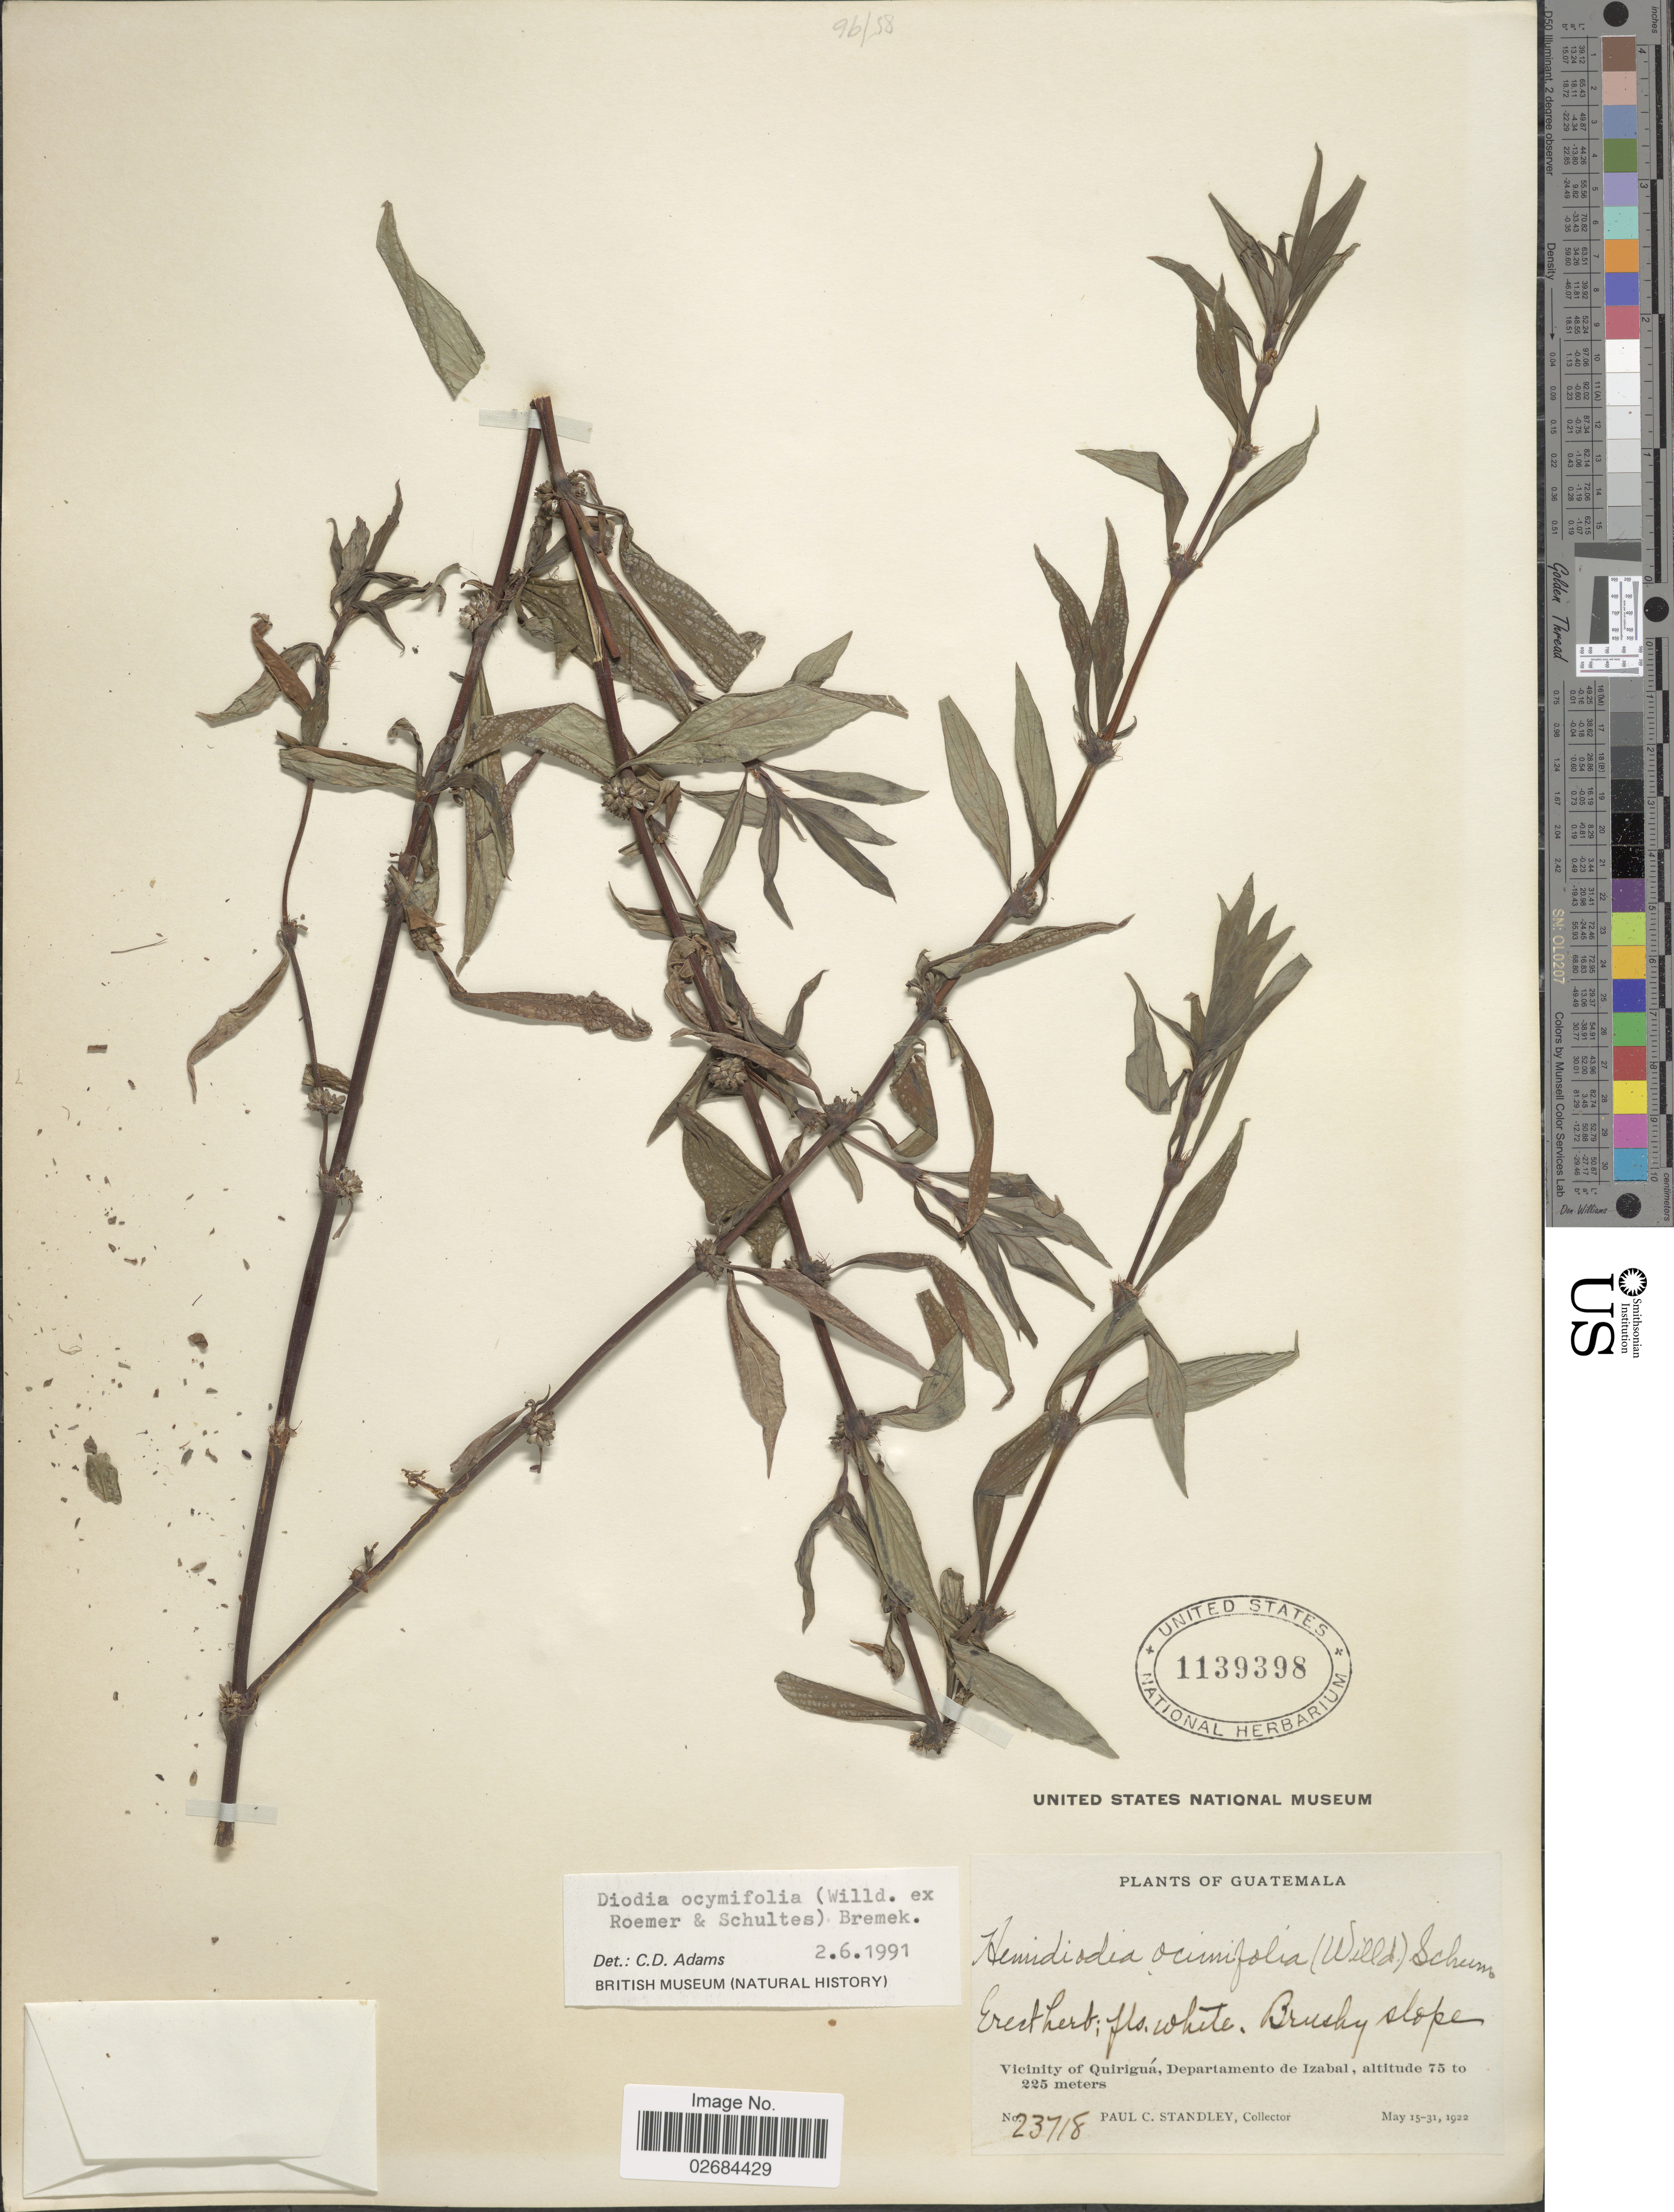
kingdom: Plantae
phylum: Tracheophyta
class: Magnoliopsida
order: Gentianales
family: Rubiaceae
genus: Diodia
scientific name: Diodia ocymifolia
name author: (Willd. ex Roem. & Schult.) Bremek.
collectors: P. C. Standley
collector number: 23718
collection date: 1922-05-15/1922-05-31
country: Guatemala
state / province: Izabal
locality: Vicinity of Quiriguá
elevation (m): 75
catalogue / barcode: US 1139398